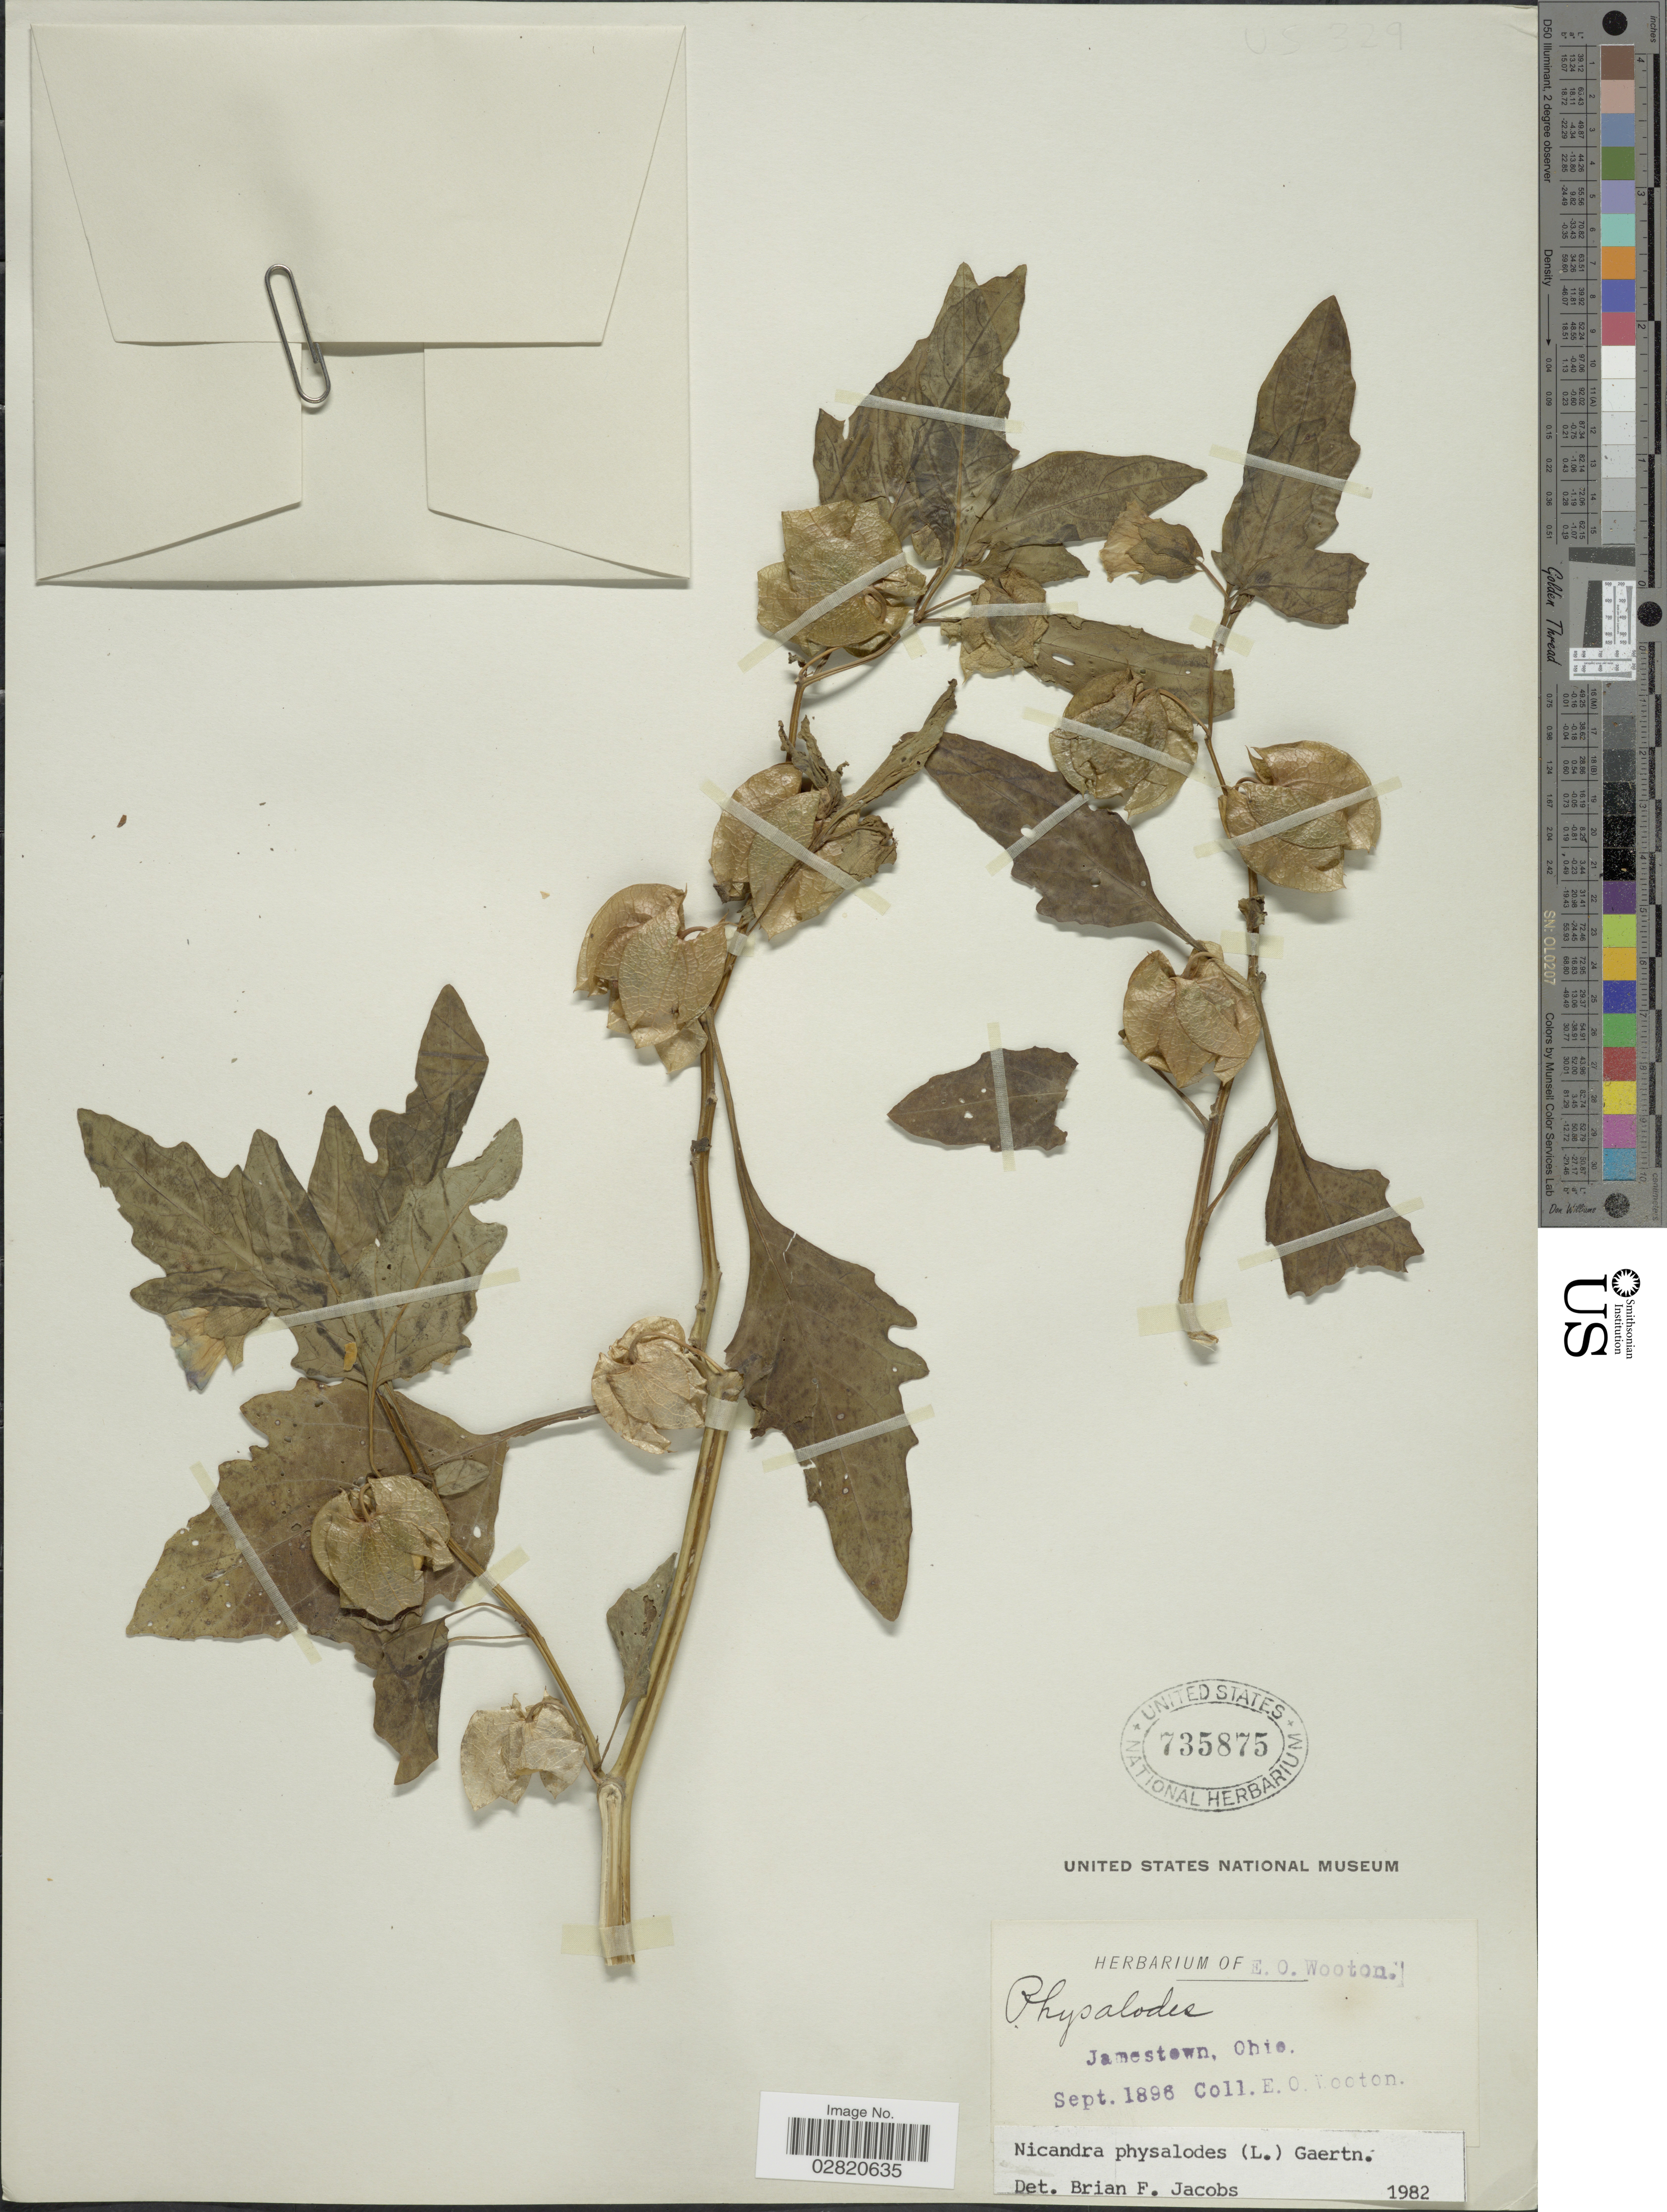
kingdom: Plantae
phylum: Tracheophyta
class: Magnoliopsida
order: Solanales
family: Solanaceae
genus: Nicandra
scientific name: Nicandra physalodes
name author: (L.) Gaertn.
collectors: E. O. Wooton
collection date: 1896-09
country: United States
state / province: Ohio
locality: Jamestown.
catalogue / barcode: US 735875